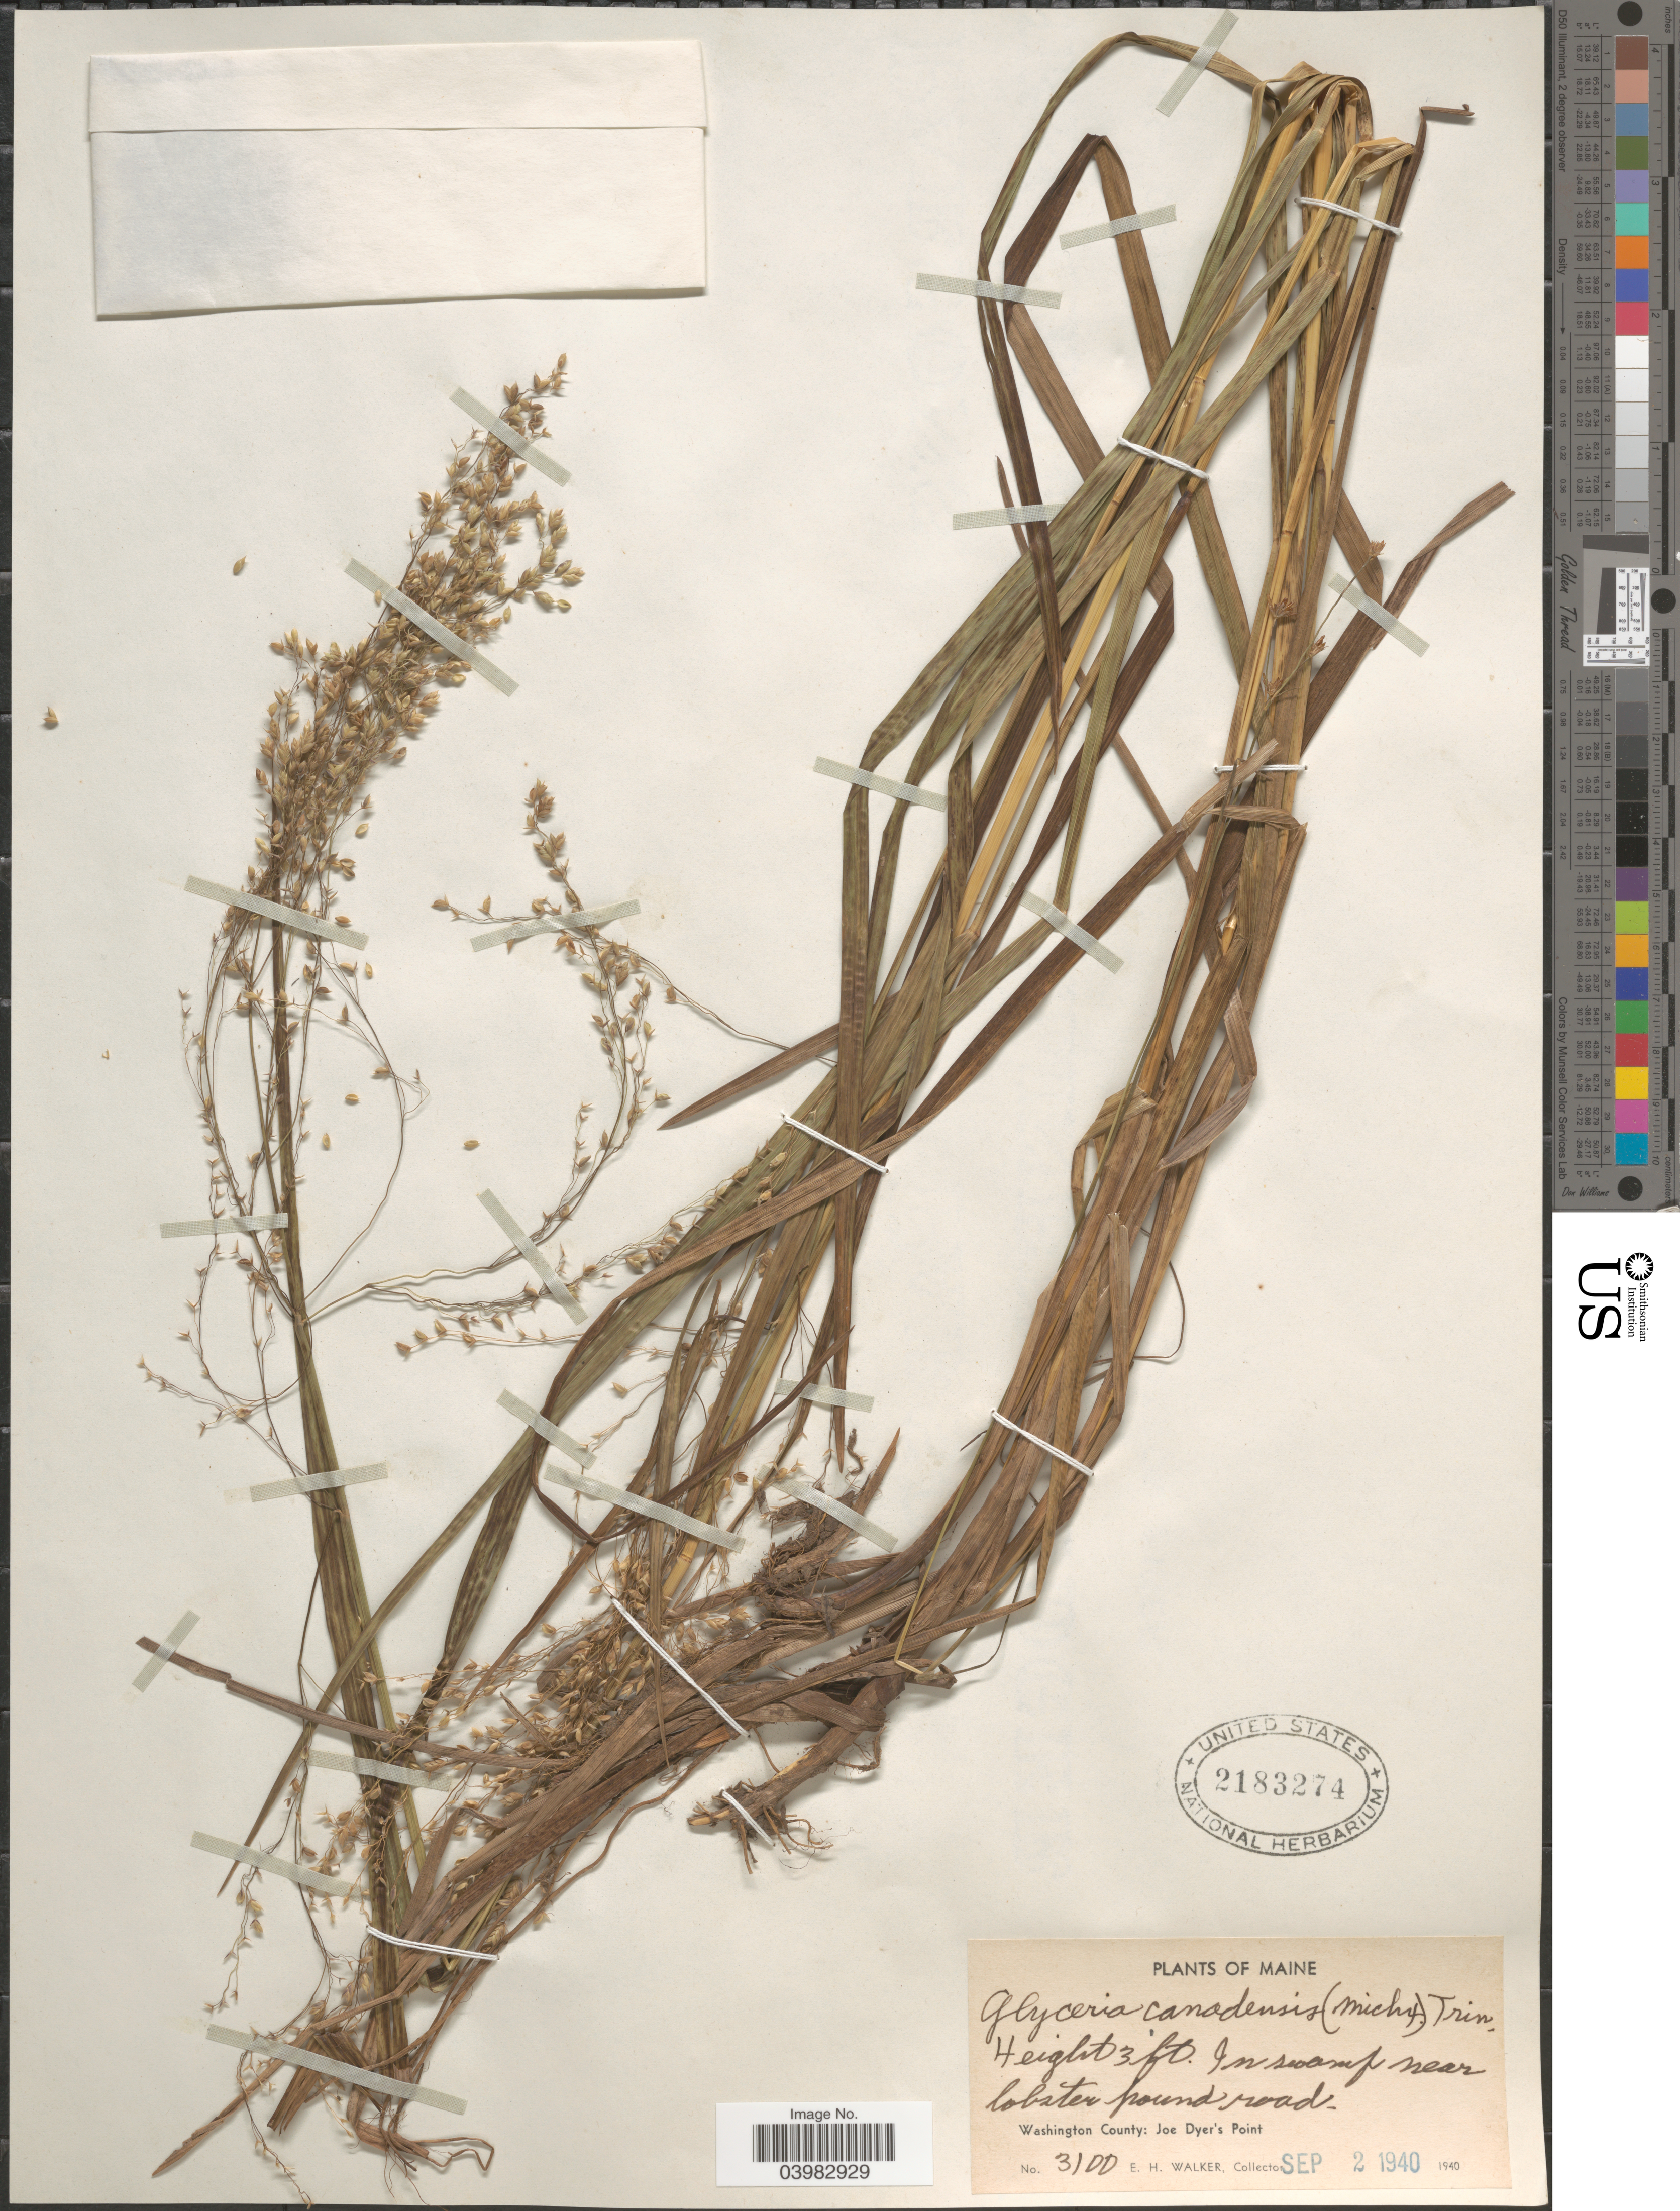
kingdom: Plantae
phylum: Tracheophyta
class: Liliopsida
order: Poales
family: Poaceae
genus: Glyceria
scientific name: Glyceria canadensis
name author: (Michx.) Trin.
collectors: E. H. Walker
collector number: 3100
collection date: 1940-09-02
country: United States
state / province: Maine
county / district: Washington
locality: In swamp near lobster pound road. Washington County: Joe Dyer's Point.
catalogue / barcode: US 2183274